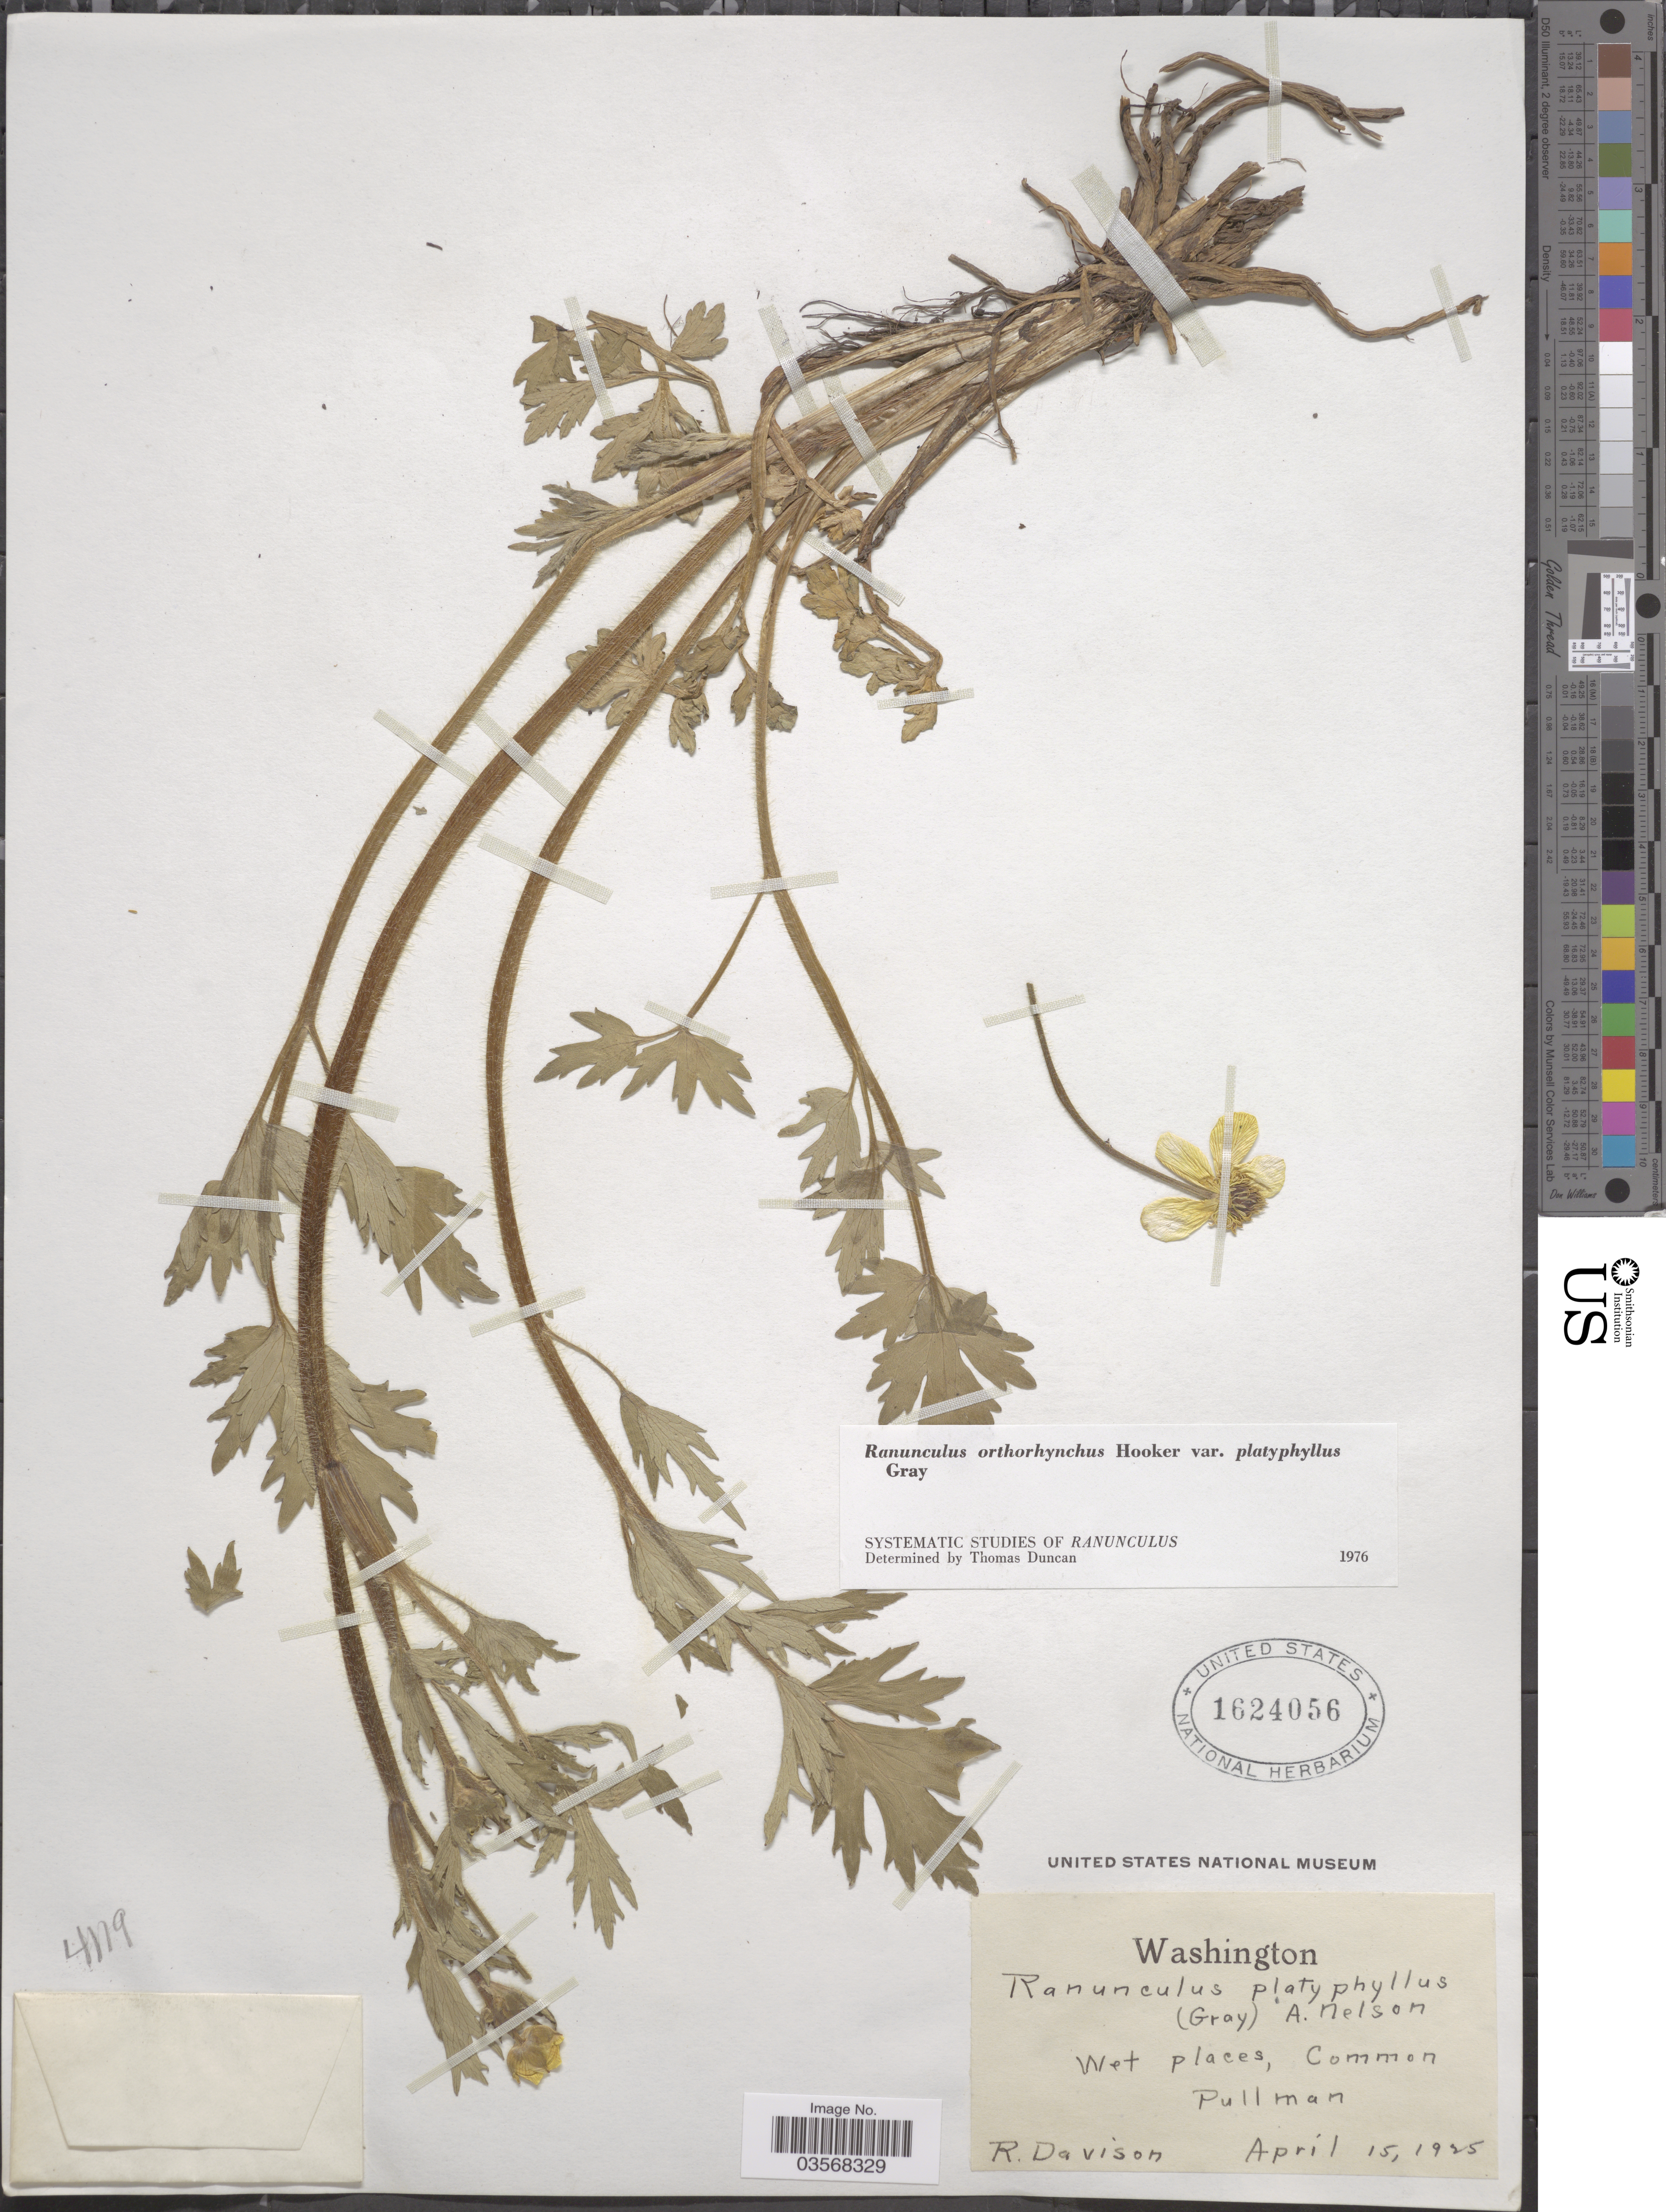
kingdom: Plantae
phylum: Tracheophyta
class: Magnoliopsida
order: Ranunculales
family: Ranunculaceae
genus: Ranunculus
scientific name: Ranunculus orthorhynchus var. platyphyllus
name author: A. Gray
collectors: R. Davison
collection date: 1925-04-15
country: United States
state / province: Washington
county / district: Whitman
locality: Common Pullman.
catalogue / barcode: US 1624056